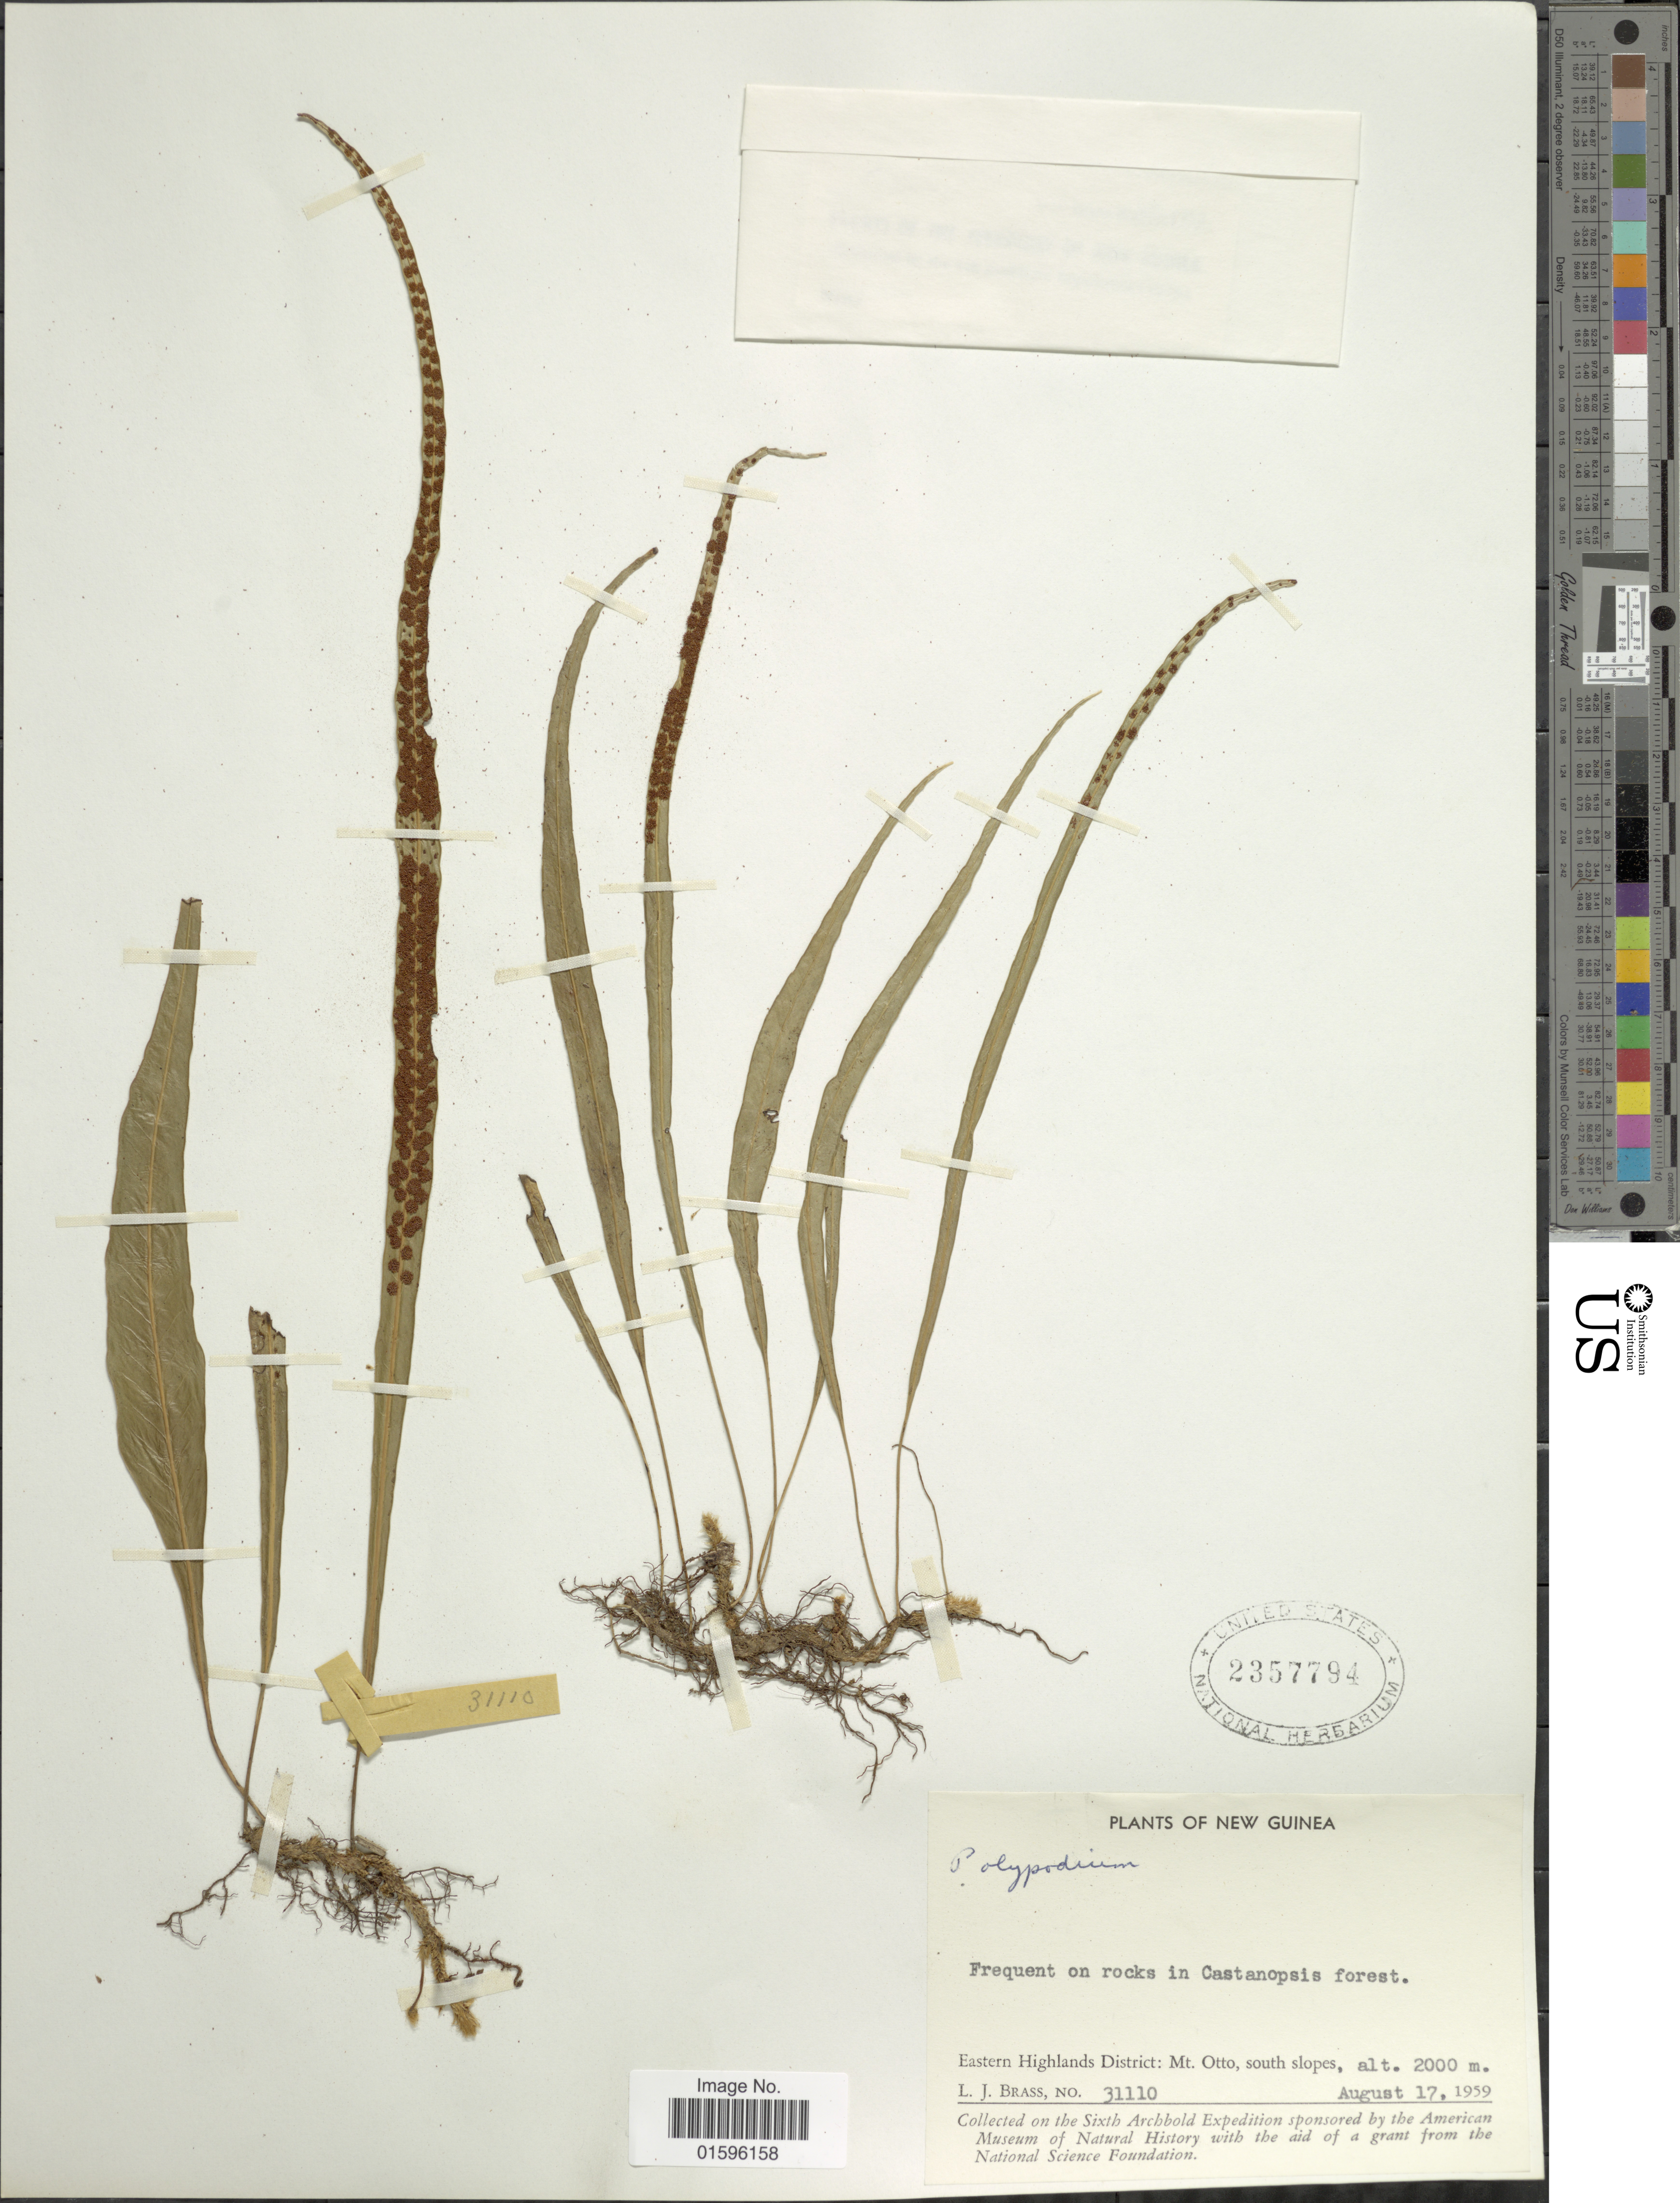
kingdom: Plantae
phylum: Tracheophyta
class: Polypodiopsida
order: Polypodiales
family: Polypodiaceae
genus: Polypodium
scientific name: Polypodium sp.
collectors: L. J. Brass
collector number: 31110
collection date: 1959-08-17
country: Papua New Guinea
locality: New Guinea, Eastern Highlands District: Mt. Otto, south slopes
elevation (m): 2000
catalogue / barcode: US 2357794